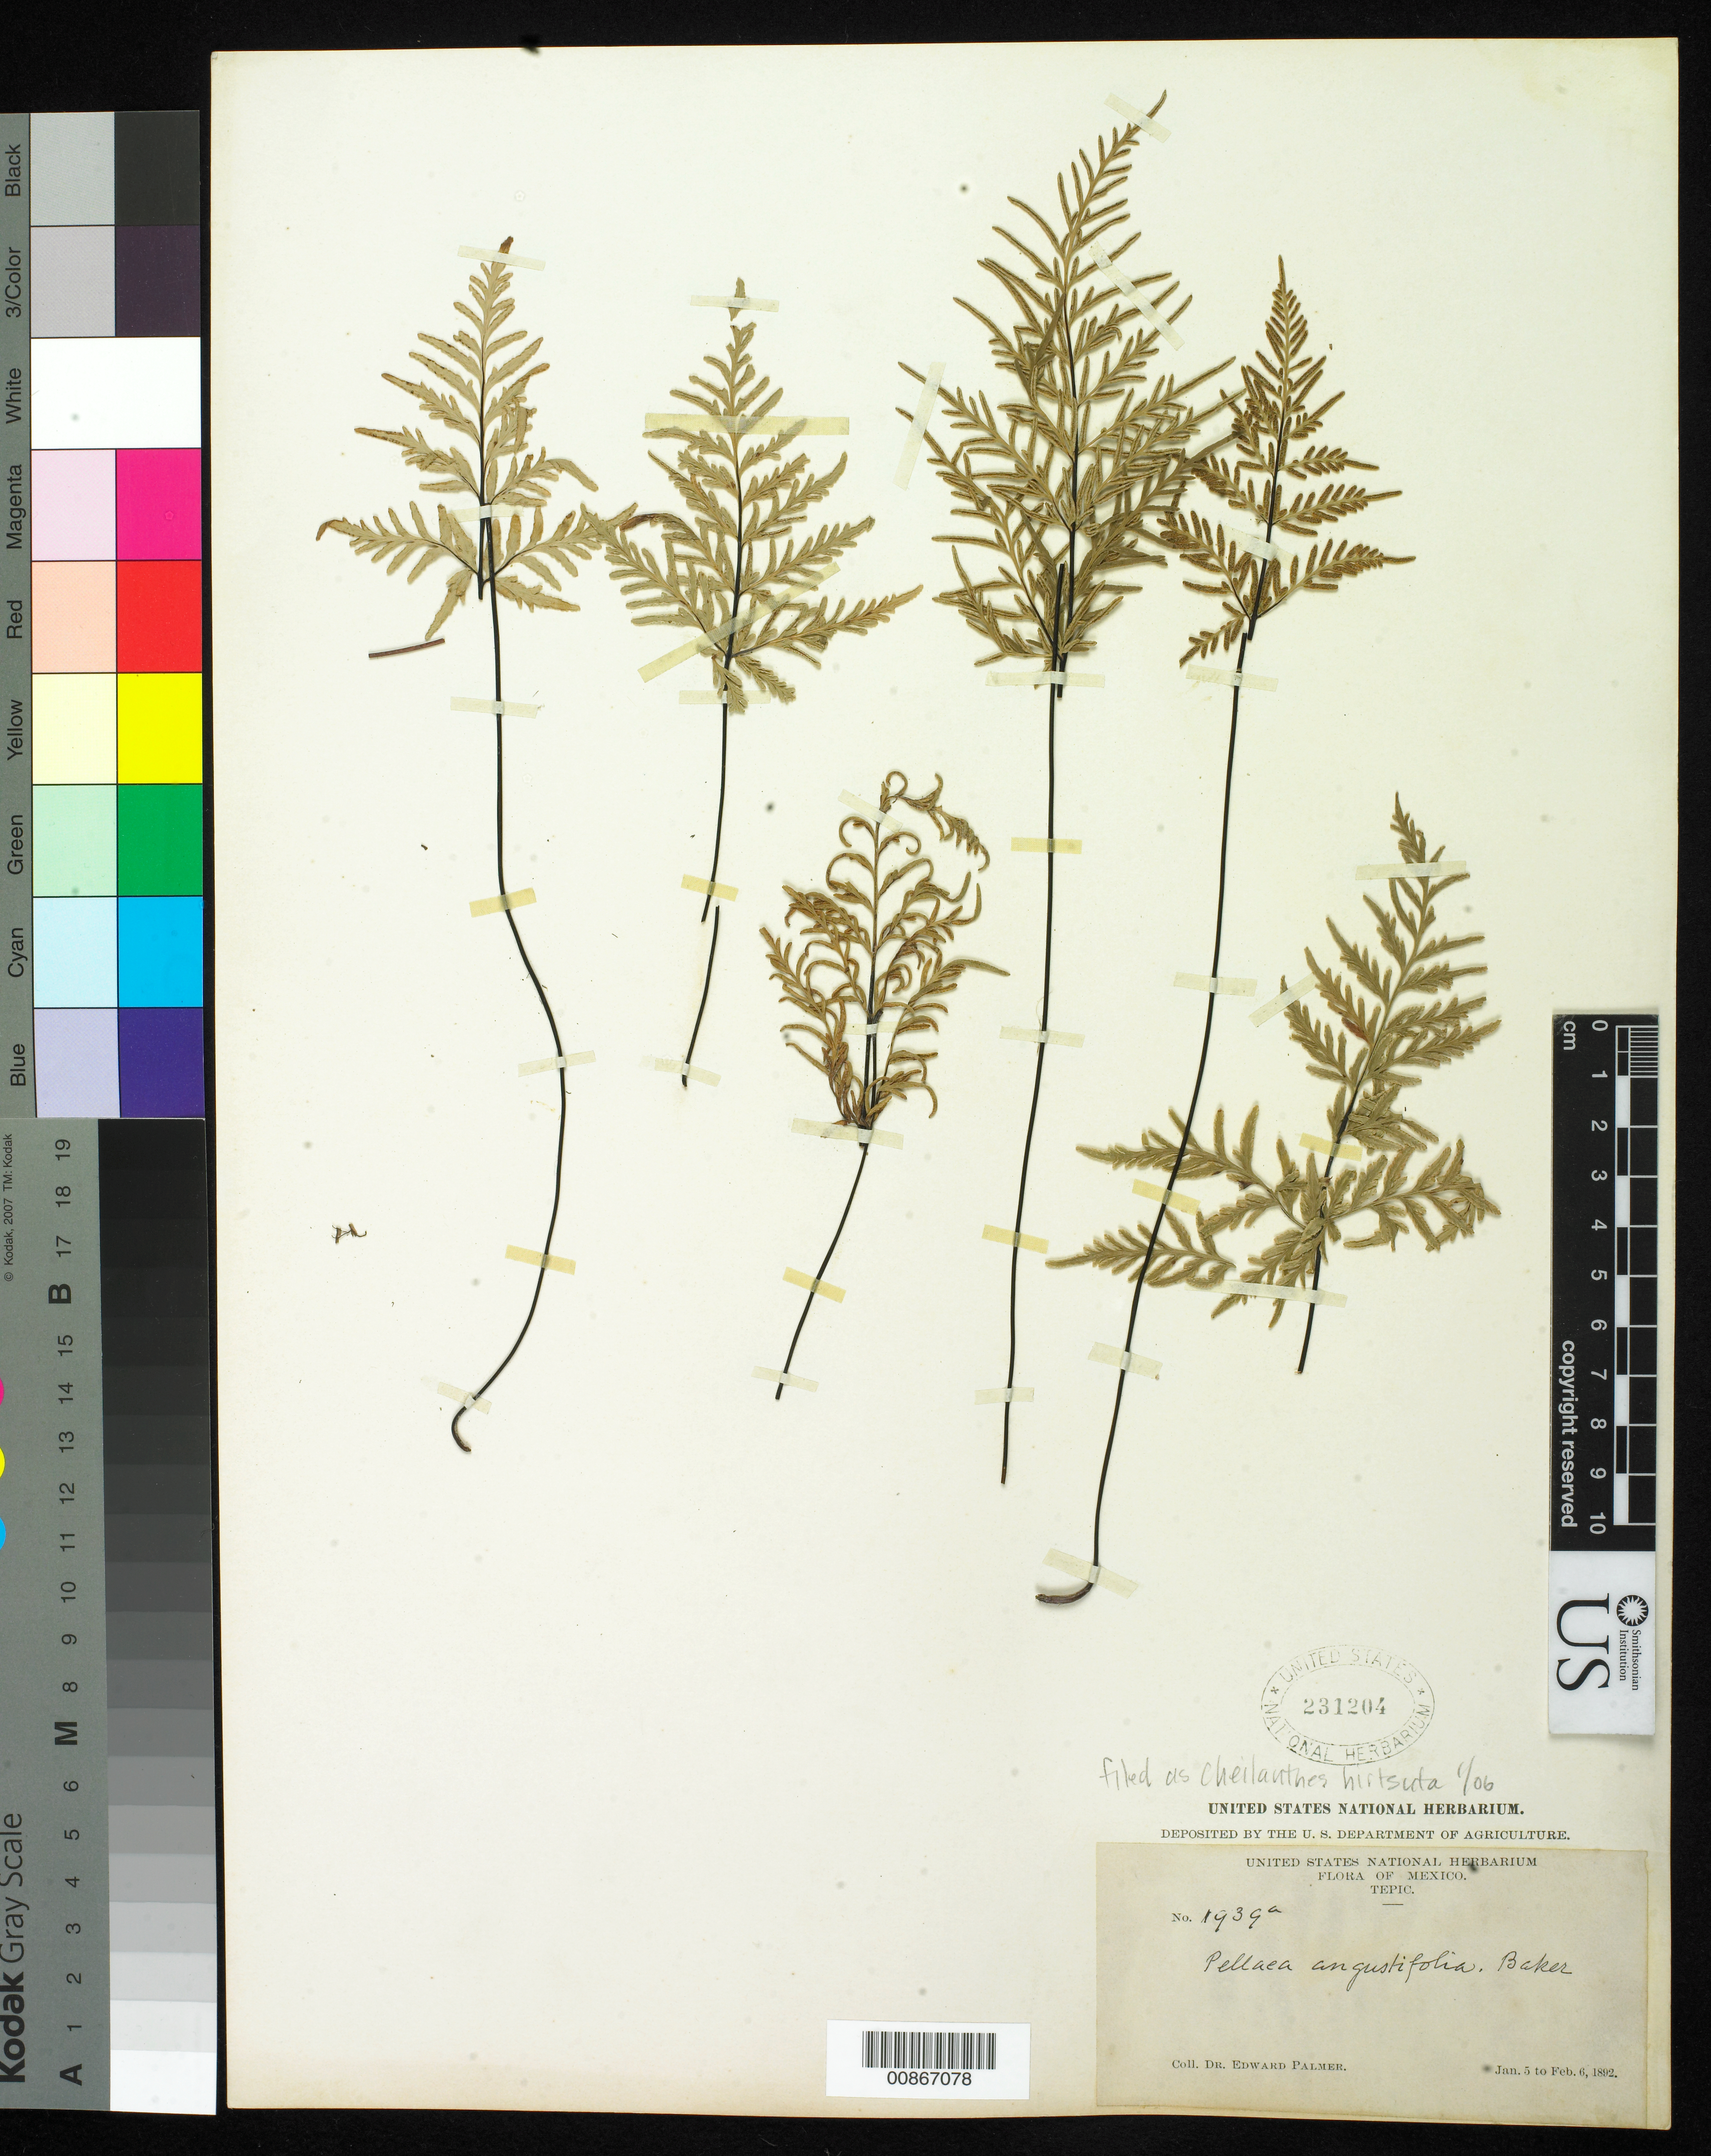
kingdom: Plantae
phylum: Tracheophyta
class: Polypodiopsida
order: Polypodiales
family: Pteridaceae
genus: Gaga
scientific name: Gaga hirsuta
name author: (Link) Fay W. Li & Windham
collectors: E. Palmer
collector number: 1939 a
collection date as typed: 05 Jan 1892 to 06 Feb 1892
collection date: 1892-01-05/1892-02-06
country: Mexico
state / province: Nayarit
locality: Tepic, Nayarit.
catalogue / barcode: US 231204